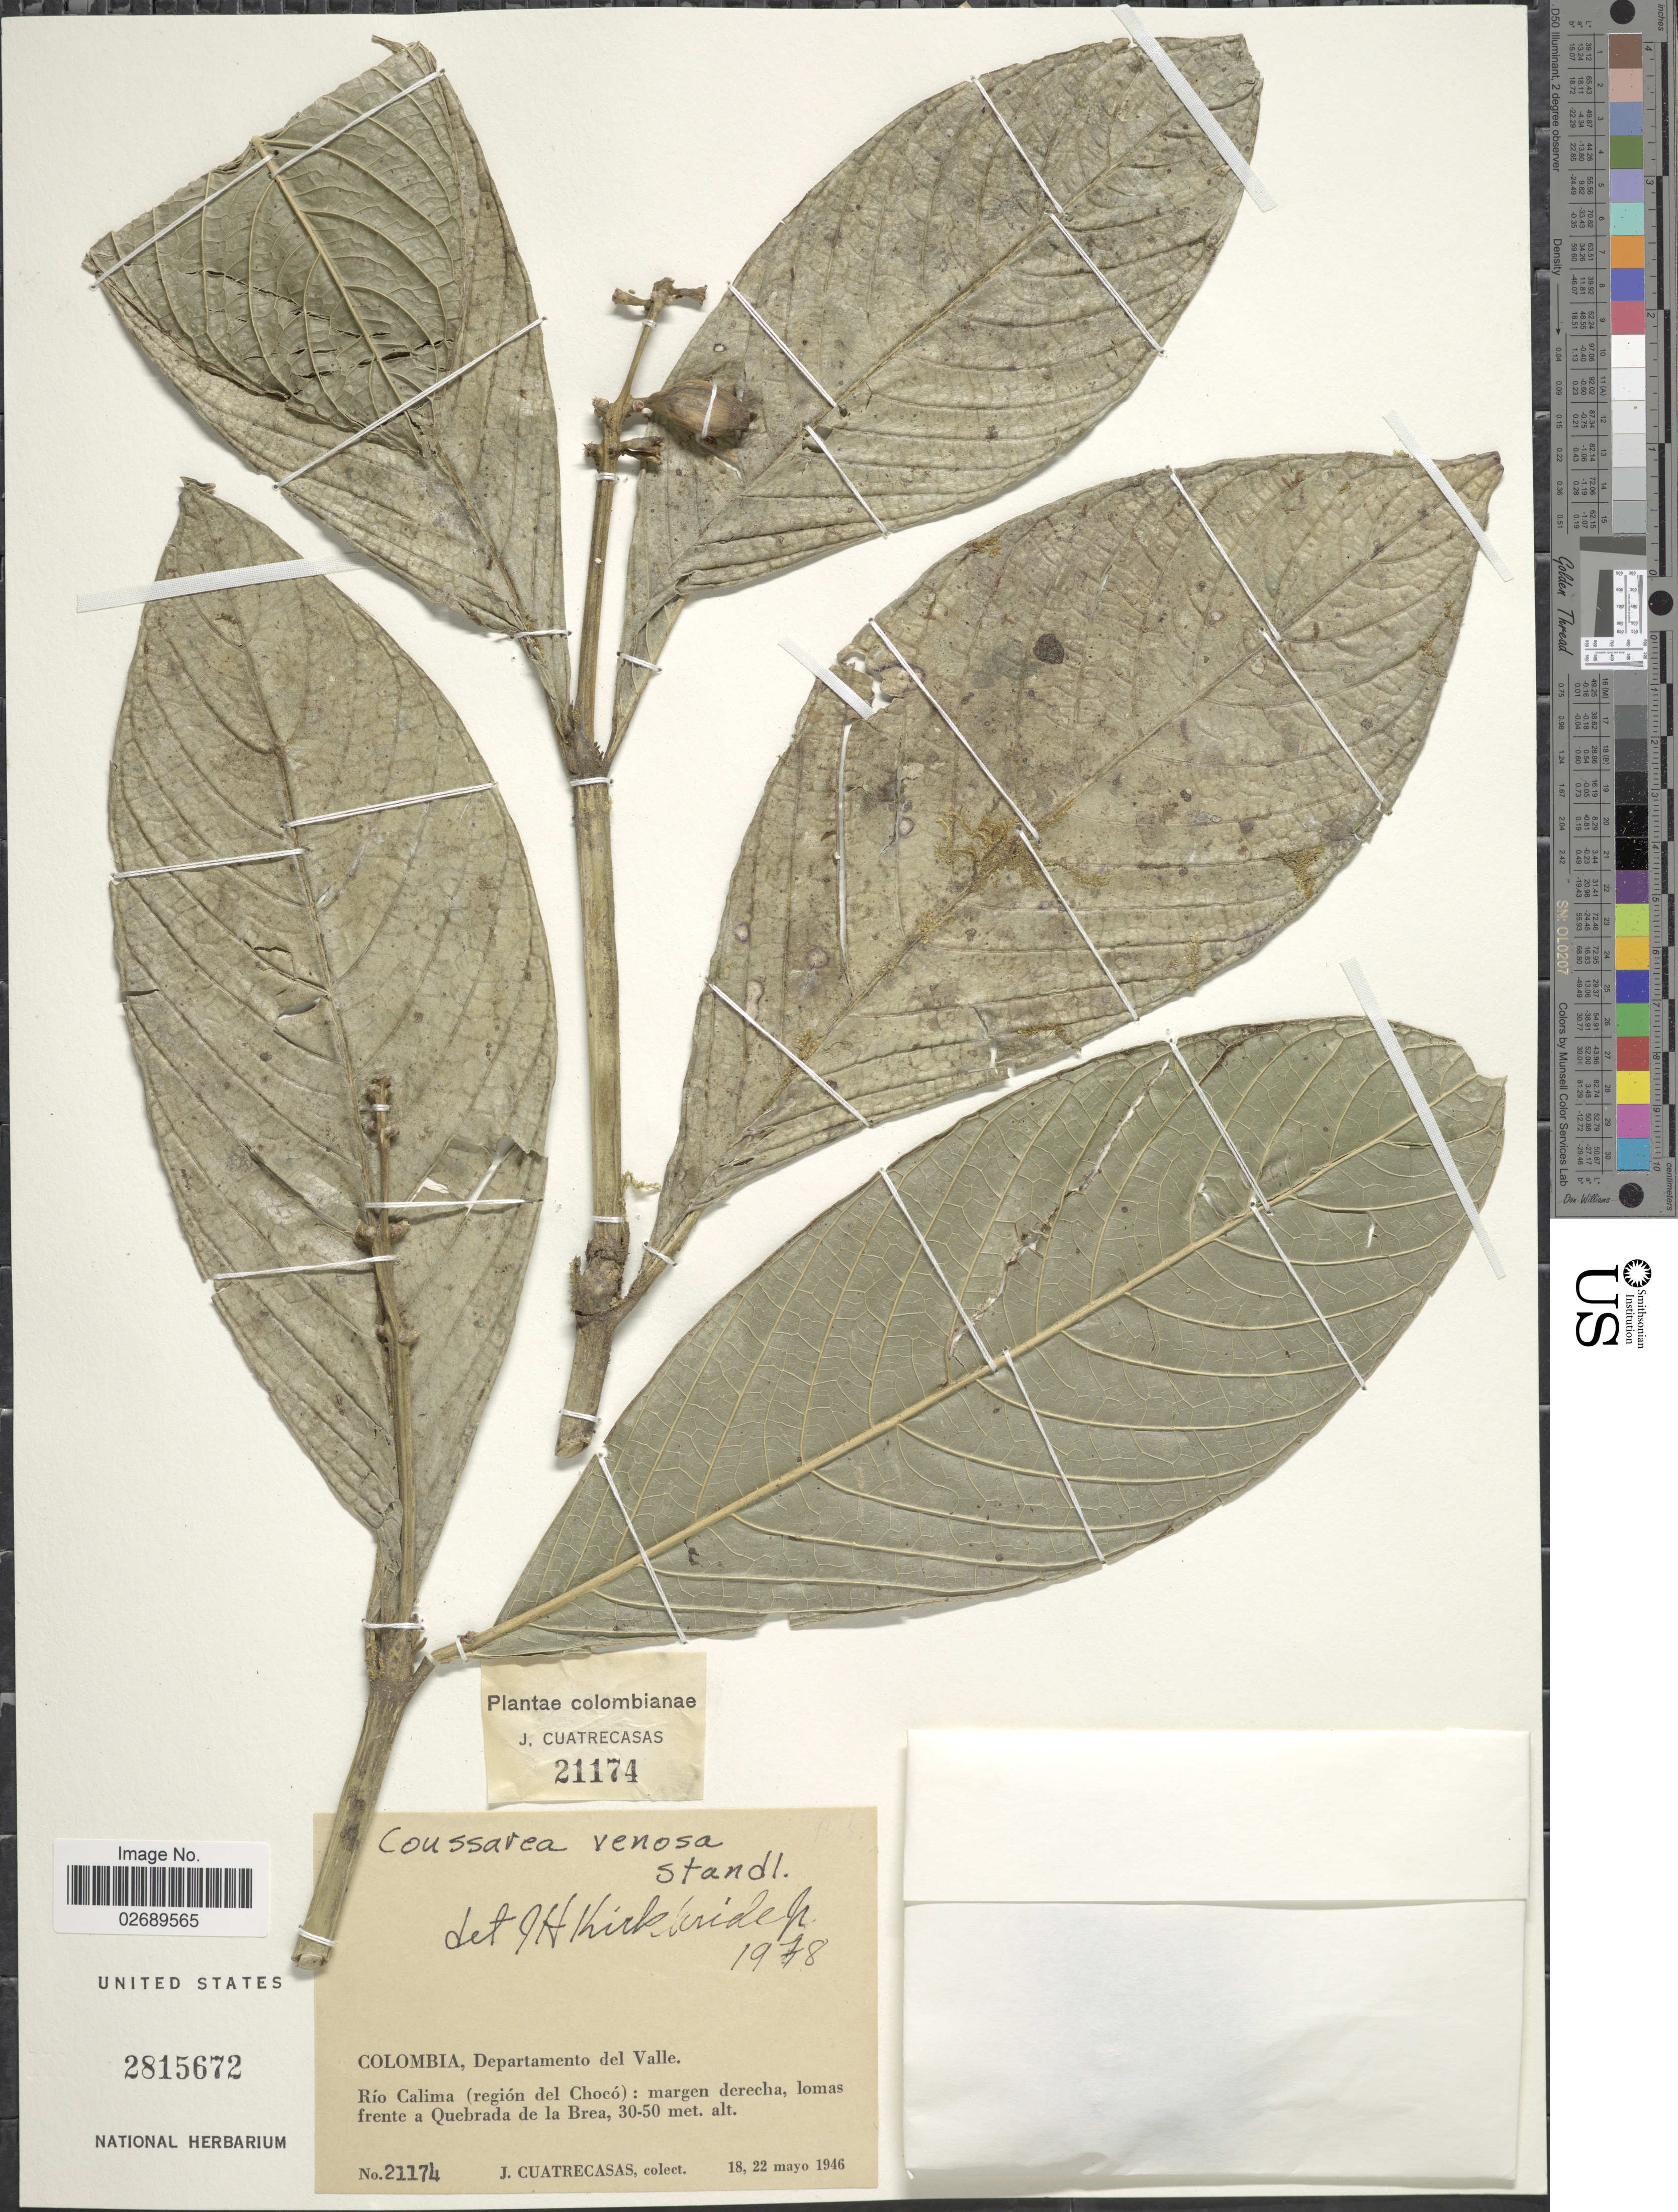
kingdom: Plantae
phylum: Tracheophyta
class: Magnoliopsida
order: Gentianales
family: Rubiaceae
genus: Coussarea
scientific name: Coussarea venosa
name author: Standl.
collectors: J. Cuatrecasas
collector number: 21174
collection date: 1946-05-18/1946-05-22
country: Colombia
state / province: Valle del Cauca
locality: Departamente del Valle. Río Calima (región del Chocó): margen derecha, lomas frente a Quebrada de la Brea.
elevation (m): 30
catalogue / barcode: US 2815672